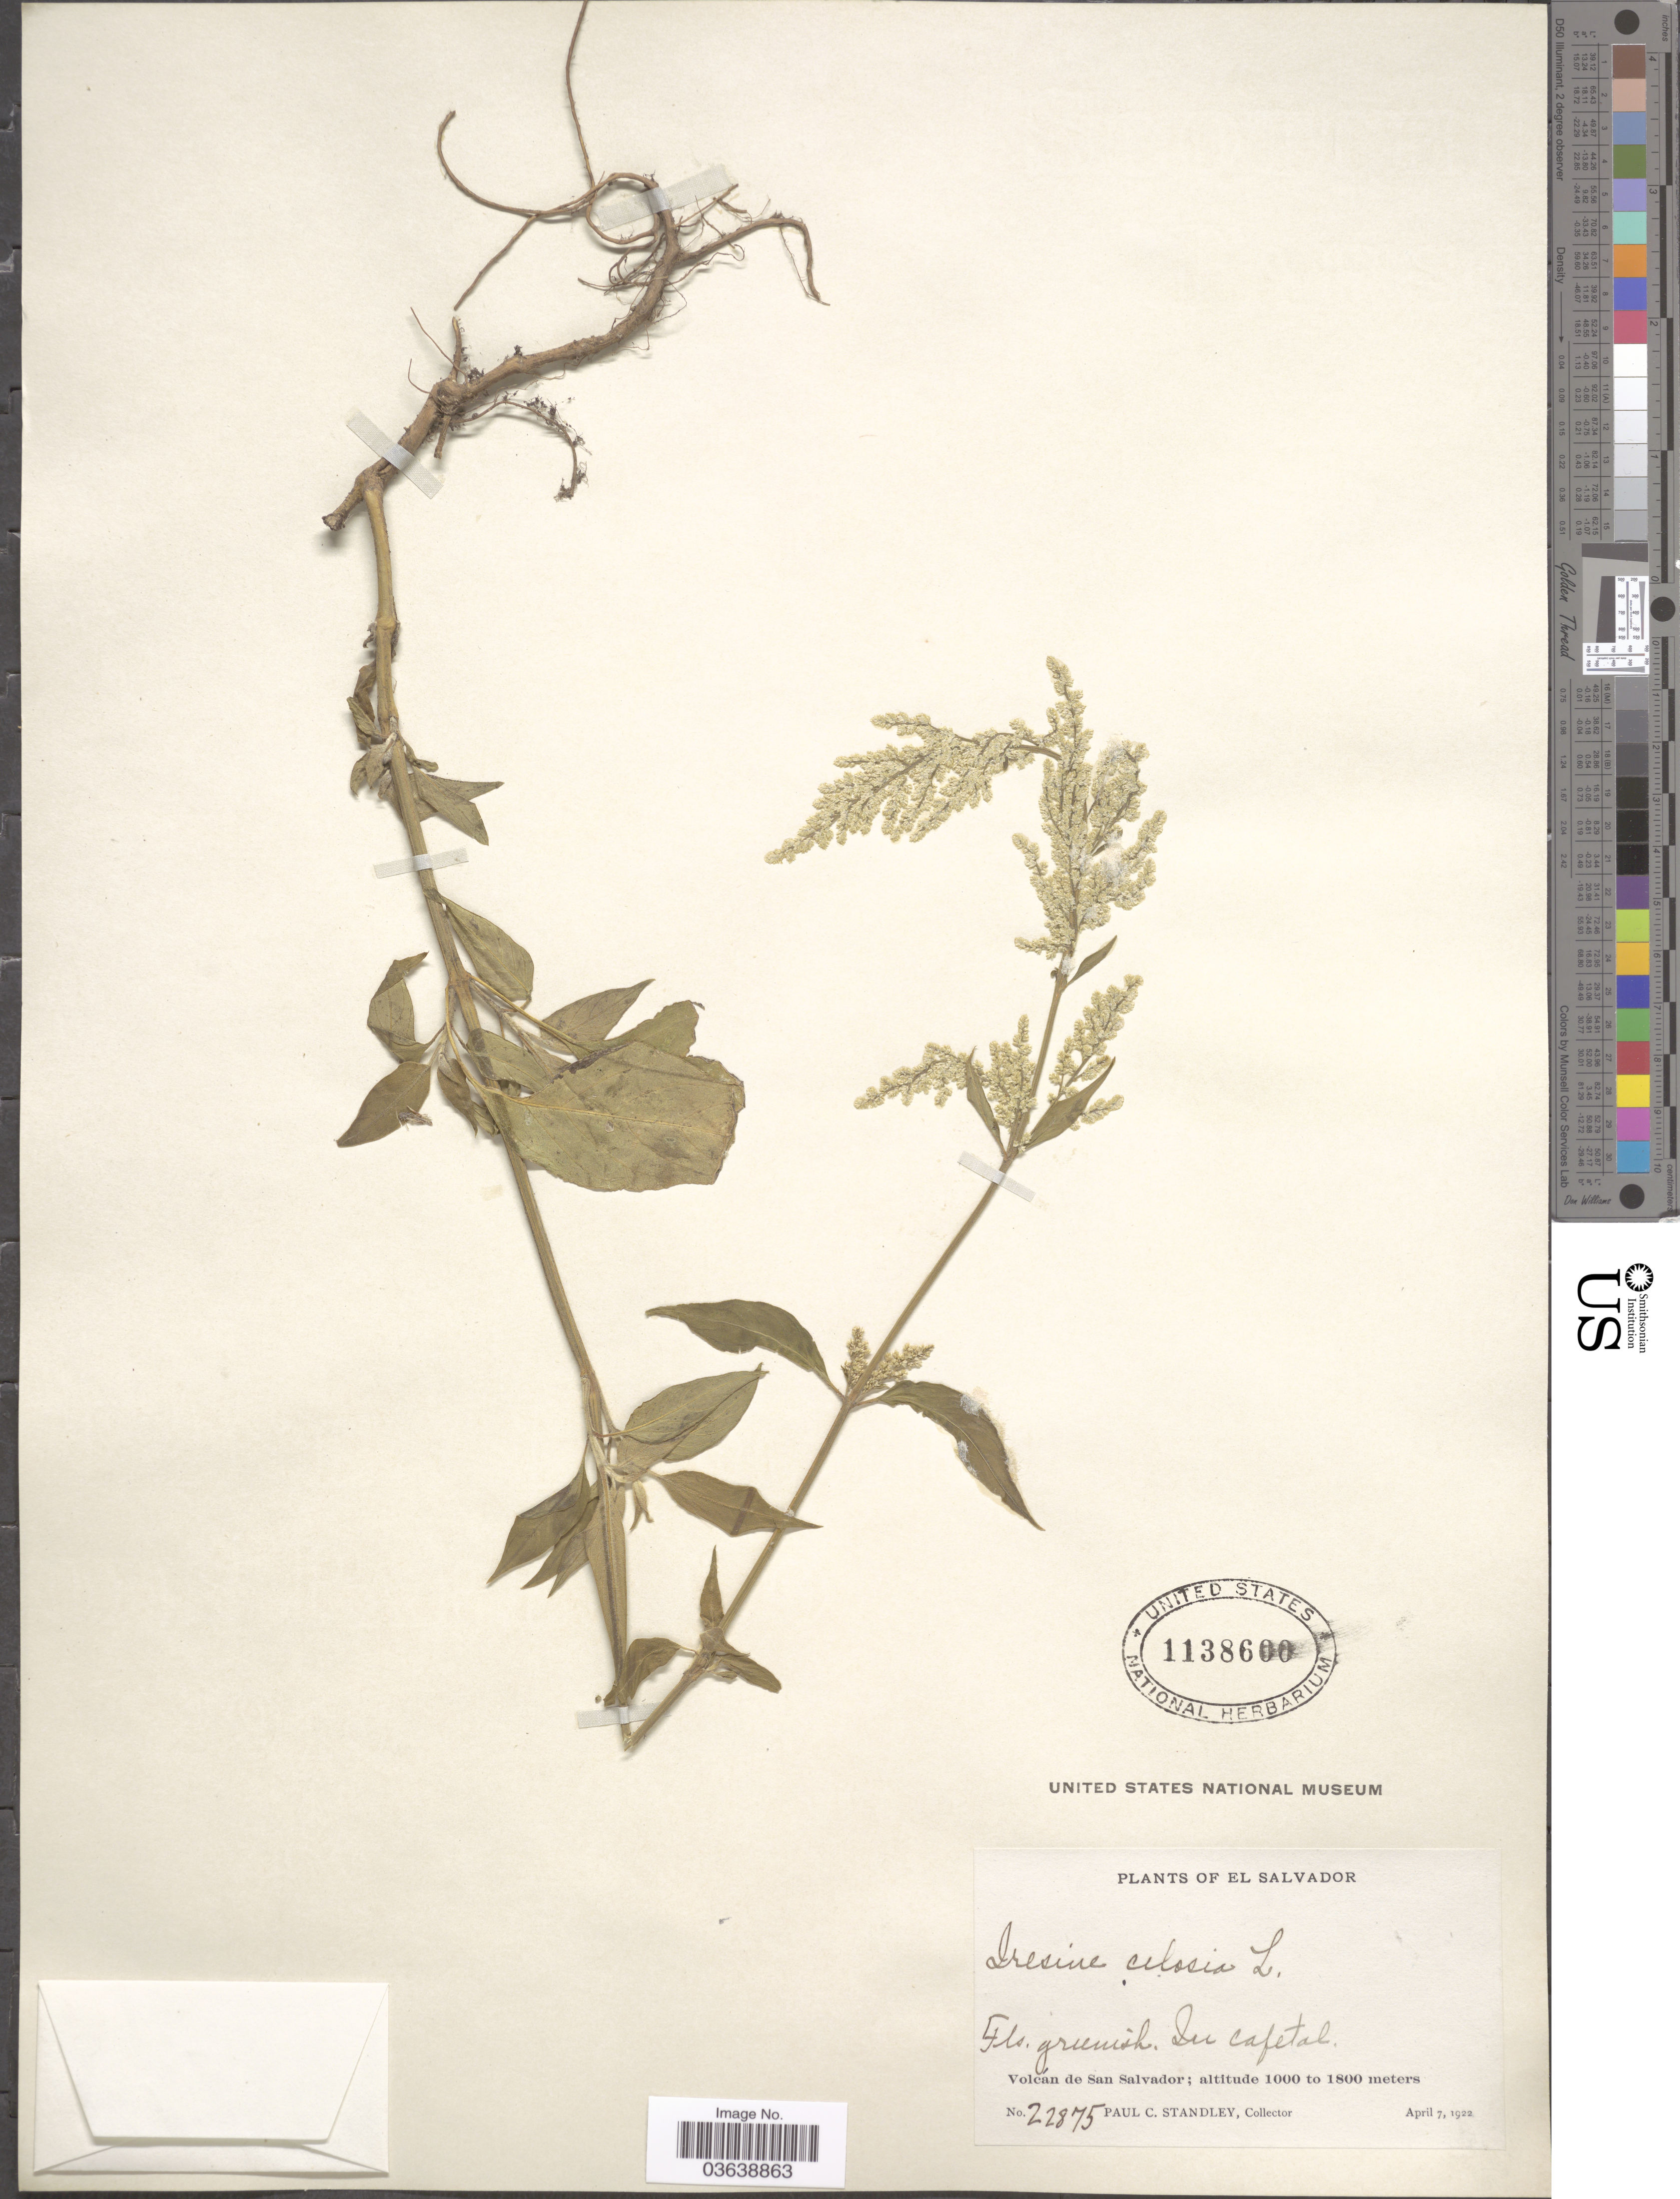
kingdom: Plantae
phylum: Tracheophyta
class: Magnoliopsida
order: Caryophyllales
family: Amaranthaceae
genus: Iresine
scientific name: Iresine diffusa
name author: Humb. & Bonpl. ex Willd.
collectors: P. C. Standley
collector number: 22875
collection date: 1922-04-07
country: El Salvador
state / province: San Salvador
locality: Volcán de San Salvador.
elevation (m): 1000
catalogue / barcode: US 1138600